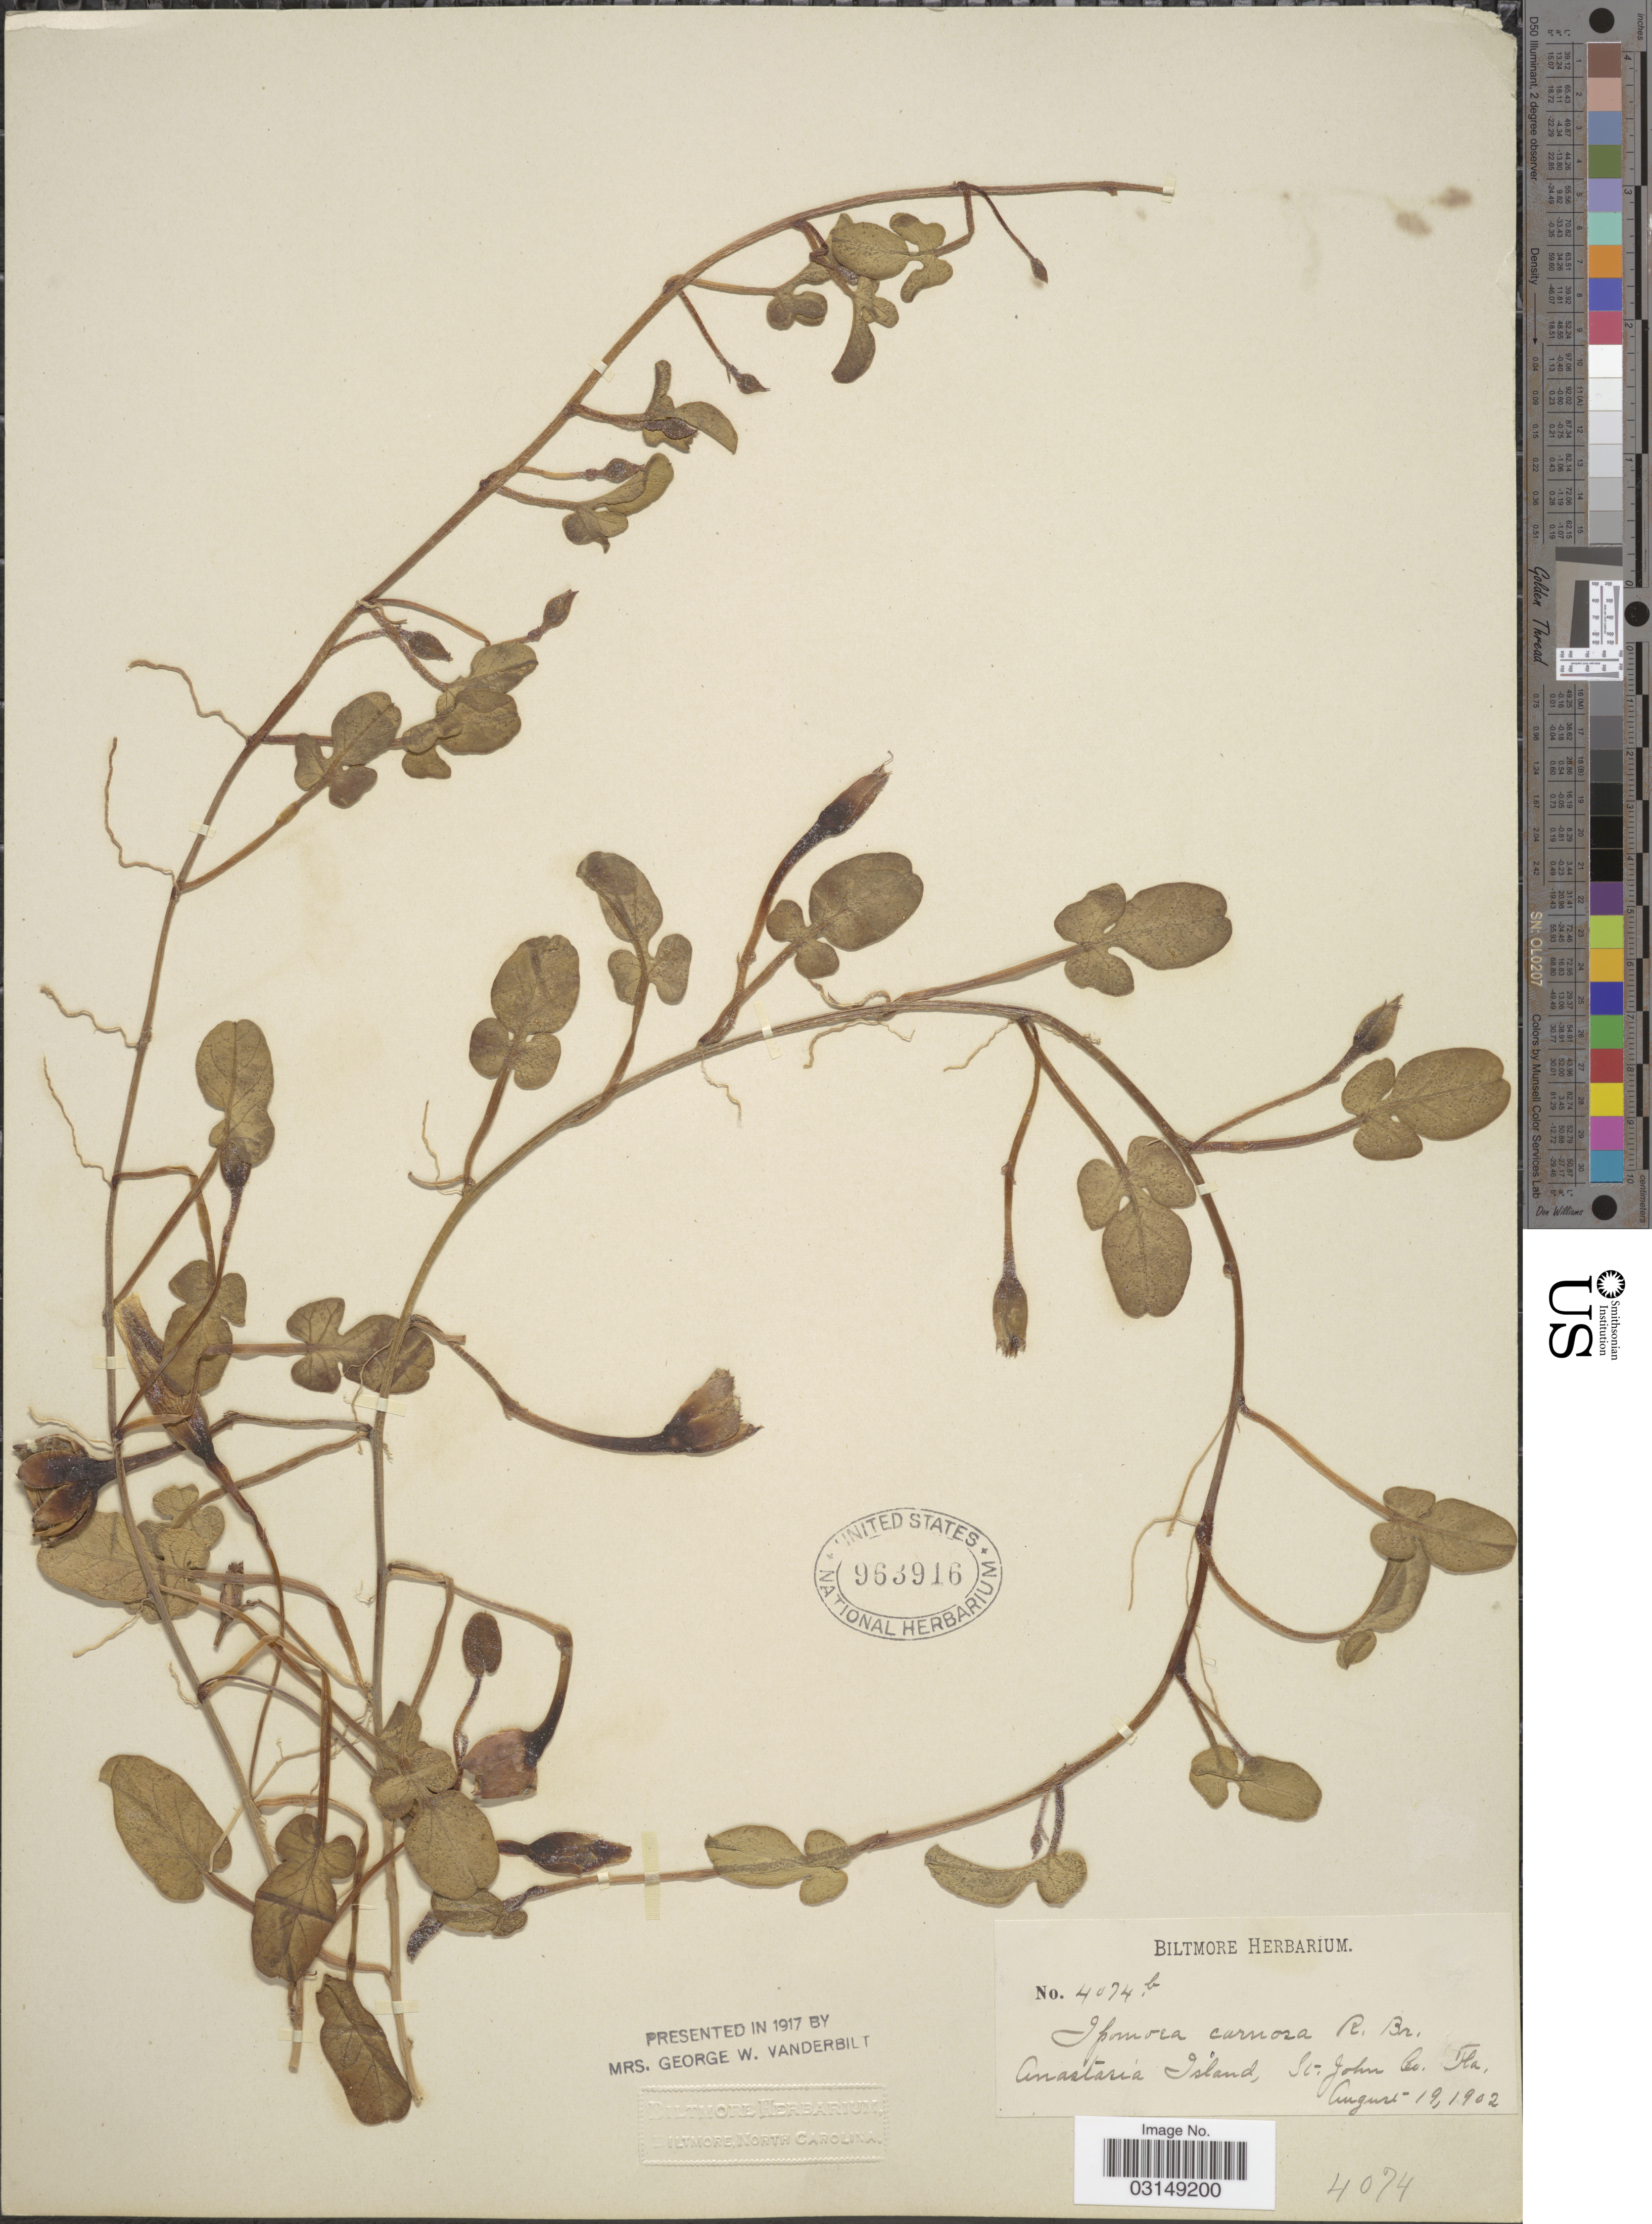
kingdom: Plantae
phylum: Tracheophyta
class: Magnoliopsida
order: Solanales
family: Convolvulaceae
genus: Ipomoea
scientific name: Ipomoea stolonifera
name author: (Cirillo) J.F. Gmel.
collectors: ex herb. Biltmore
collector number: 4074b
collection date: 1902-08-19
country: United States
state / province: Florida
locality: Anastasia Island, St. John Co. Fla.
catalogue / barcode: US 963916